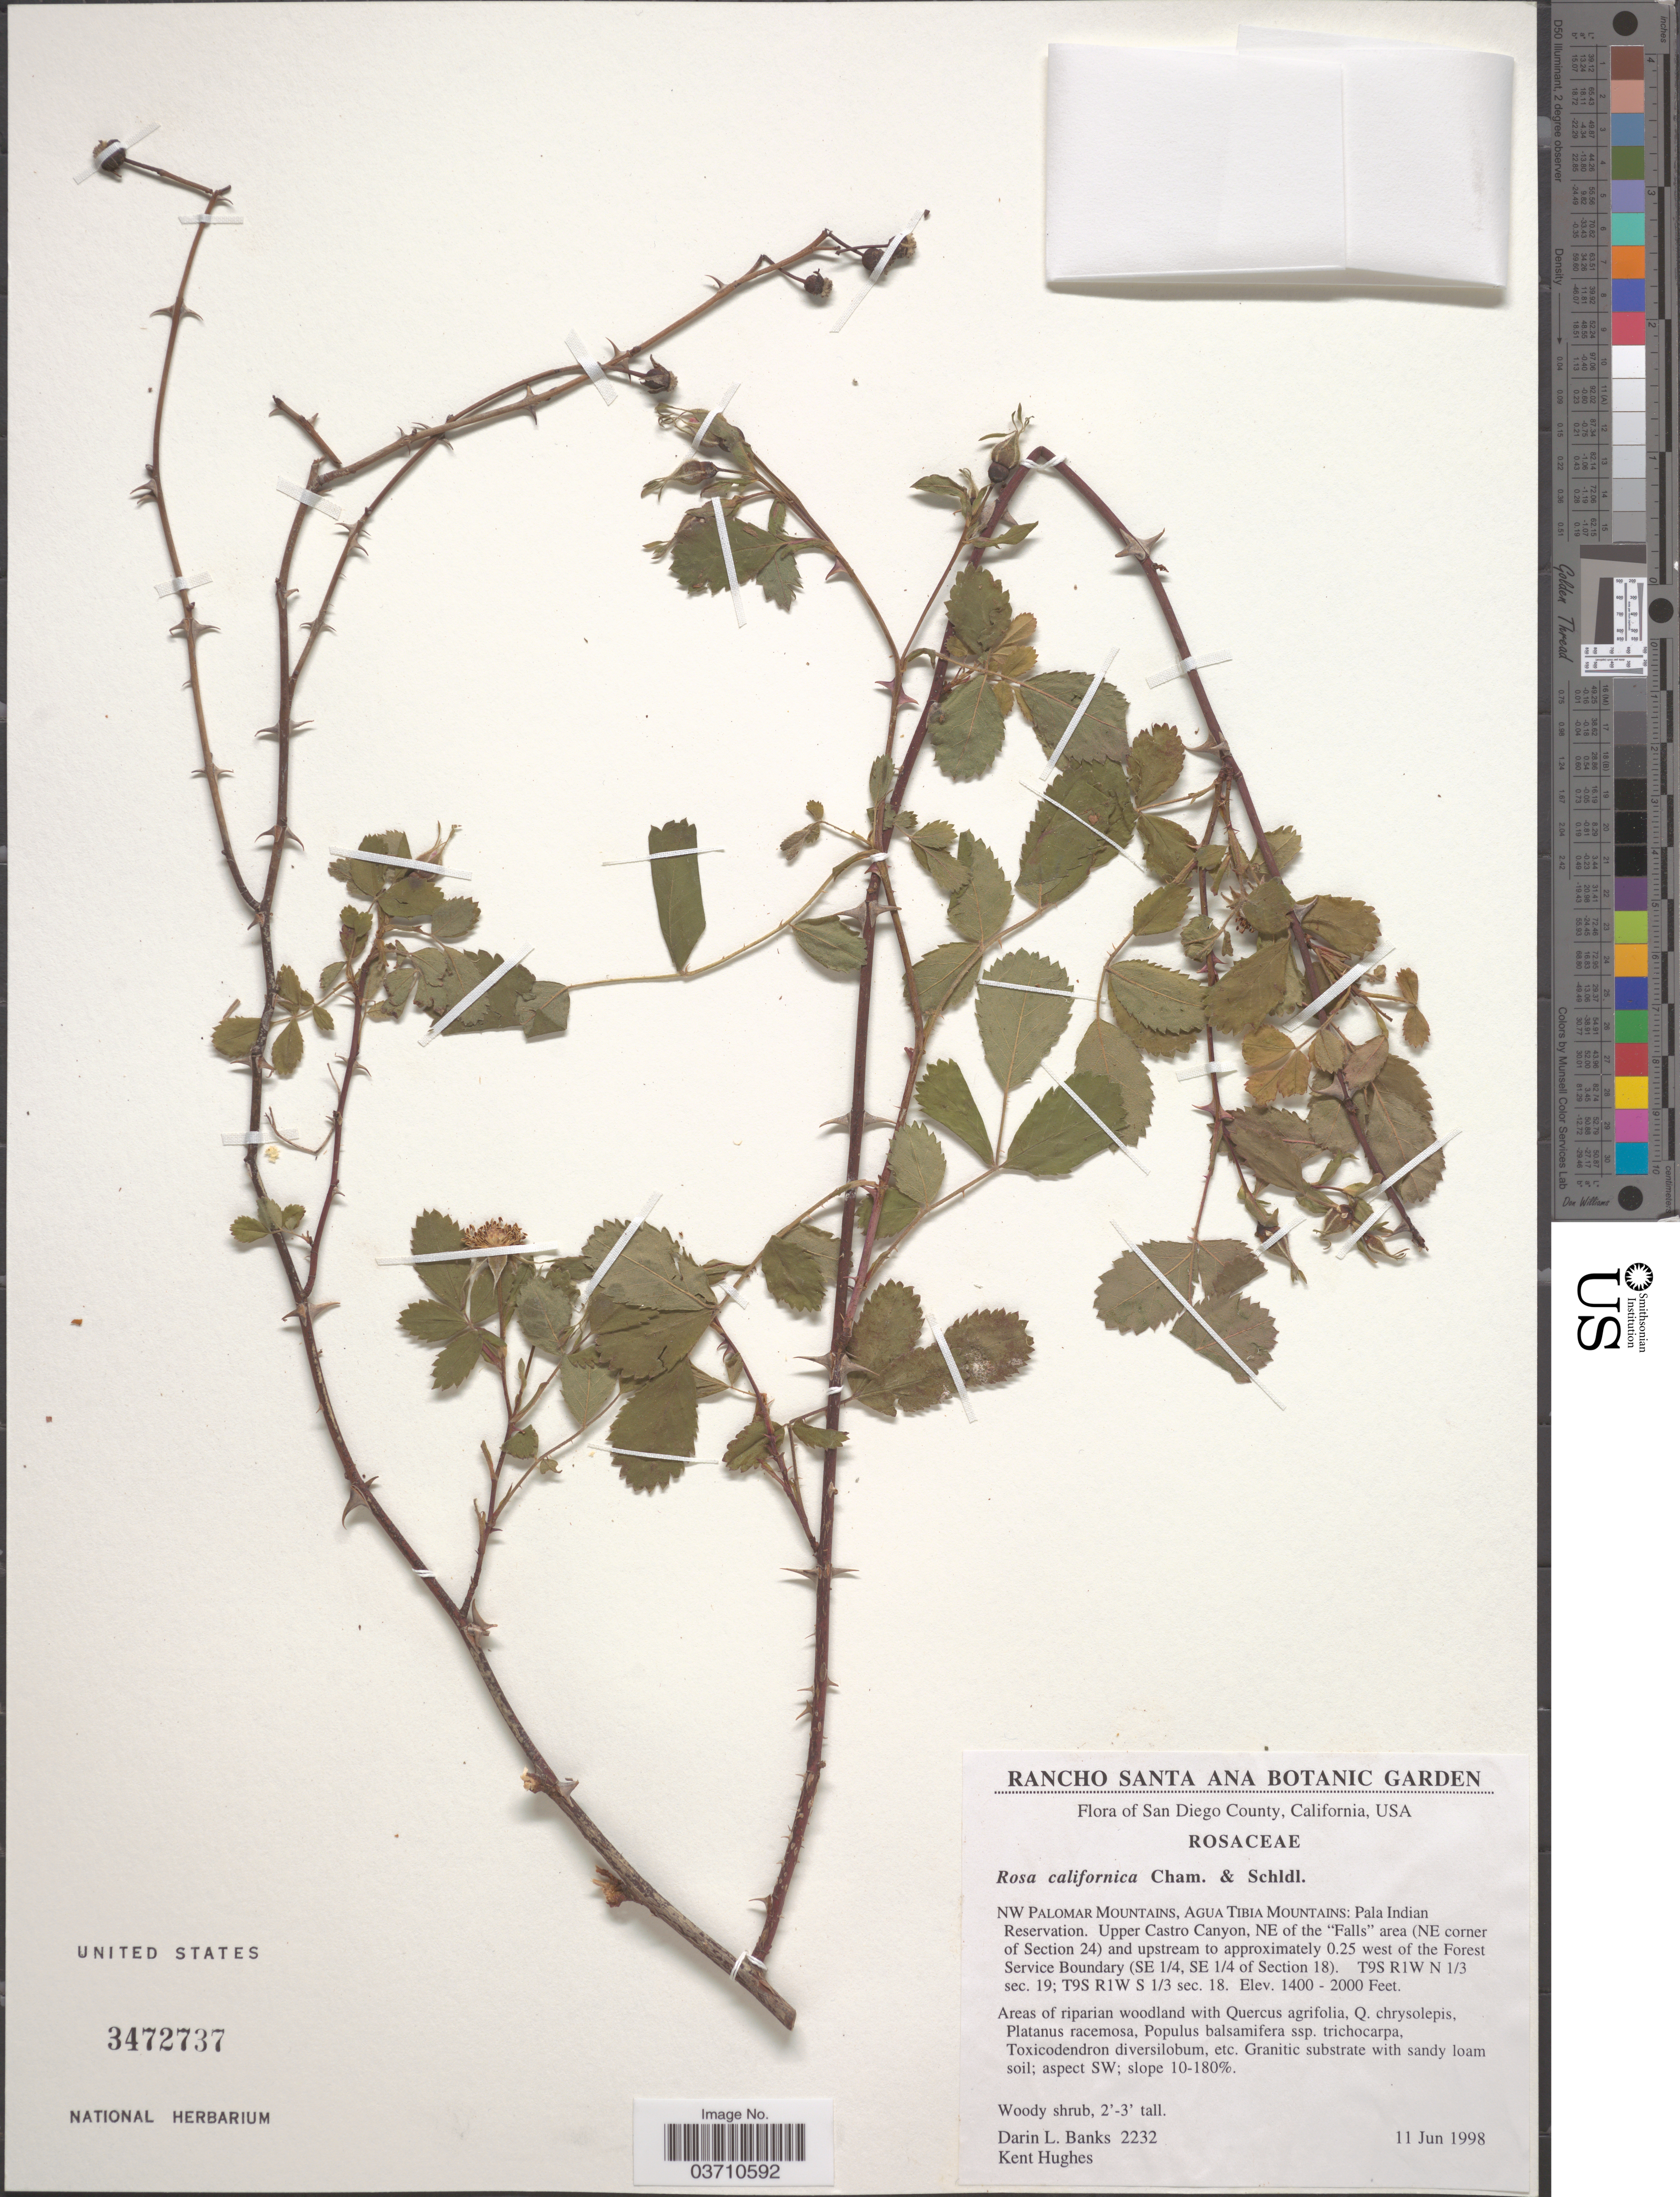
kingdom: Plantae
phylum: Tracheophyta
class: Magnoliopsida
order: Rosales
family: Rosaceae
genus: Rosa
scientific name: Rosa californica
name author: Cham. & Schltdl.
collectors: D. Banks & K. Hughes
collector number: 2232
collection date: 1998-06-11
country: United States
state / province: California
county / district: San Diego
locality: San Diego County. NW Palomar Mountains, Agua Tibia Mountains: Pala Indian Reservation. Upper Castro Canyon, NE of the "Falls" area (NE corner of Section 24) and upstream to approximately 0.25 west of the Forest Service Boundary (SE ¼, SE ¼ of Section 18). T9S R1W N 1/3 sec. 19; T9S R1W S 1/3 sec. 18.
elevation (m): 427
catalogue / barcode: US 3472737